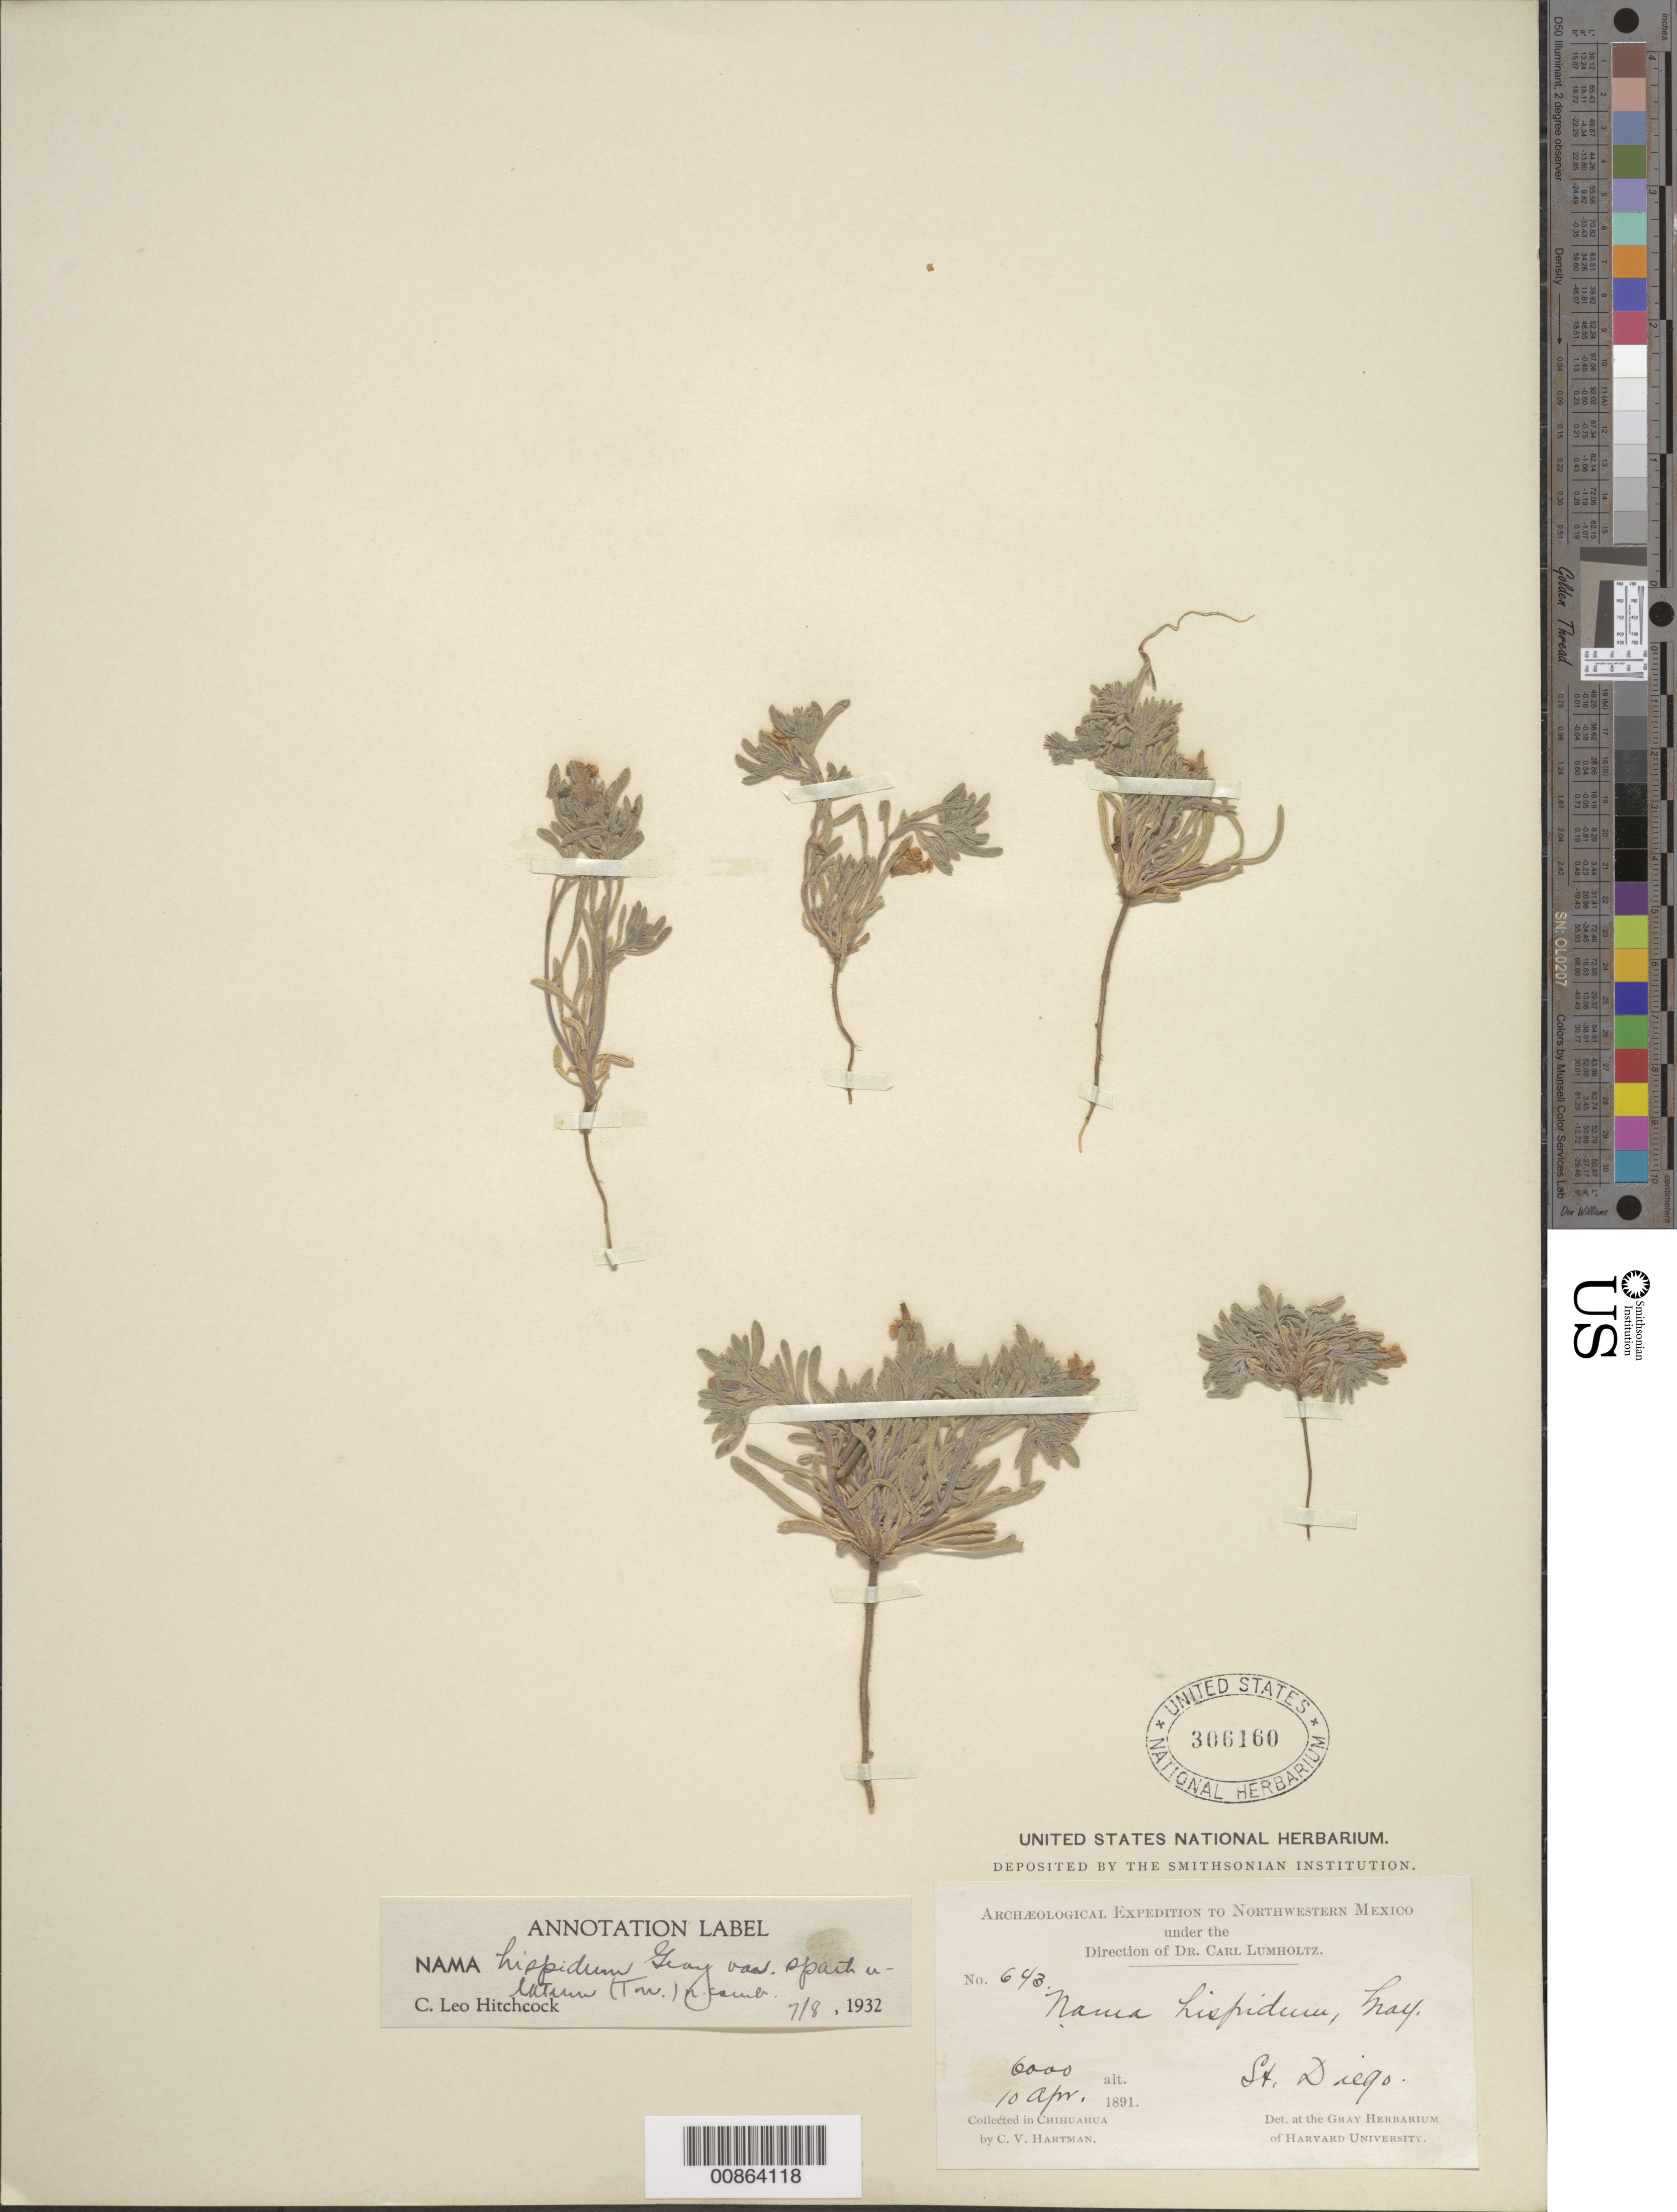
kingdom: Plantae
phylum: Tracheophyta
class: Magnoliopsida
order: Boraginales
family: Namaceae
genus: Nama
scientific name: Nama hispida var. spathulatum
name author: (Torr.) C.L. Hitchc.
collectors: C. V. Hartman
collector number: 643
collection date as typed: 10 Apr 1891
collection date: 1891-04-10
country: Mexico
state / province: Chihuahua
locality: St. Diego, Chihuahua.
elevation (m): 1829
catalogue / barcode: US 306160